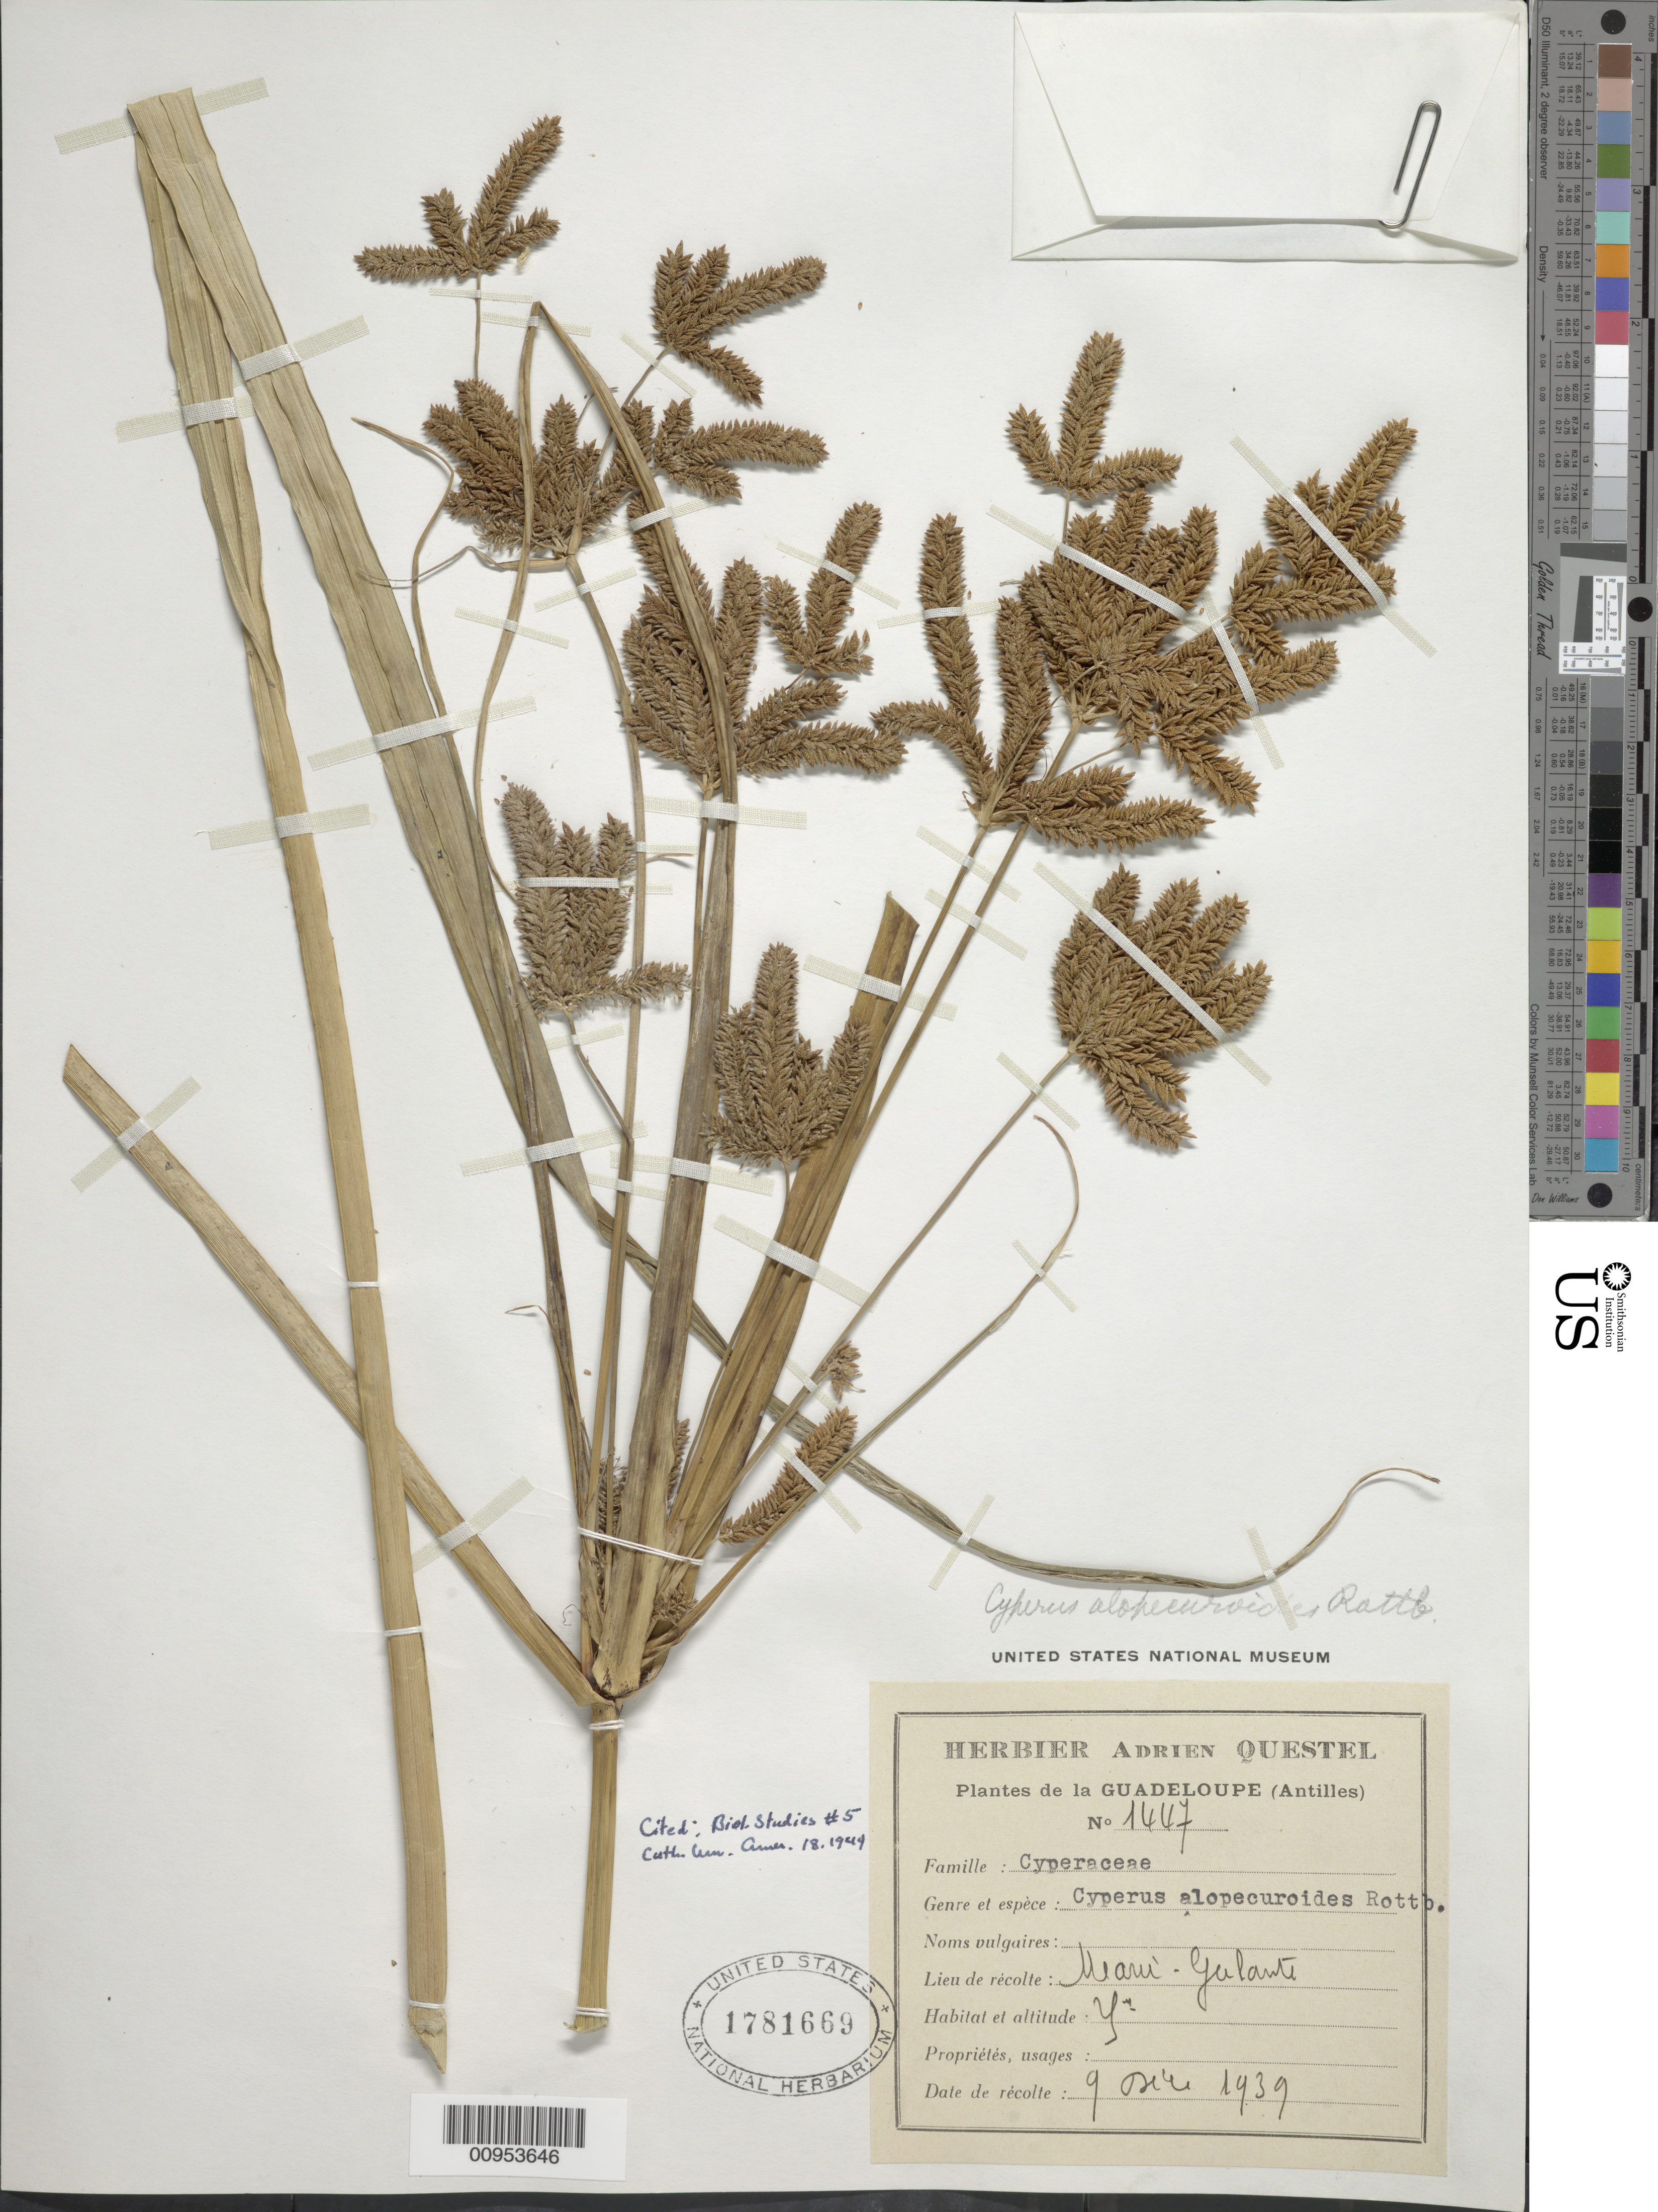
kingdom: Plantae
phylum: Tracheophyta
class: Liliopsida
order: Poales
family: Cyperaceae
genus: Cyperus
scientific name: Cyperus alopecuroides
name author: Rottb.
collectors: A. Questel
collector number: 1447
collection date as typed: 09 Dec 1939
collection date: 1939-12-09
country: Guadeloupe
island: Marie Galante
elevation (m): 25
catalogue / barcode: US 1781669